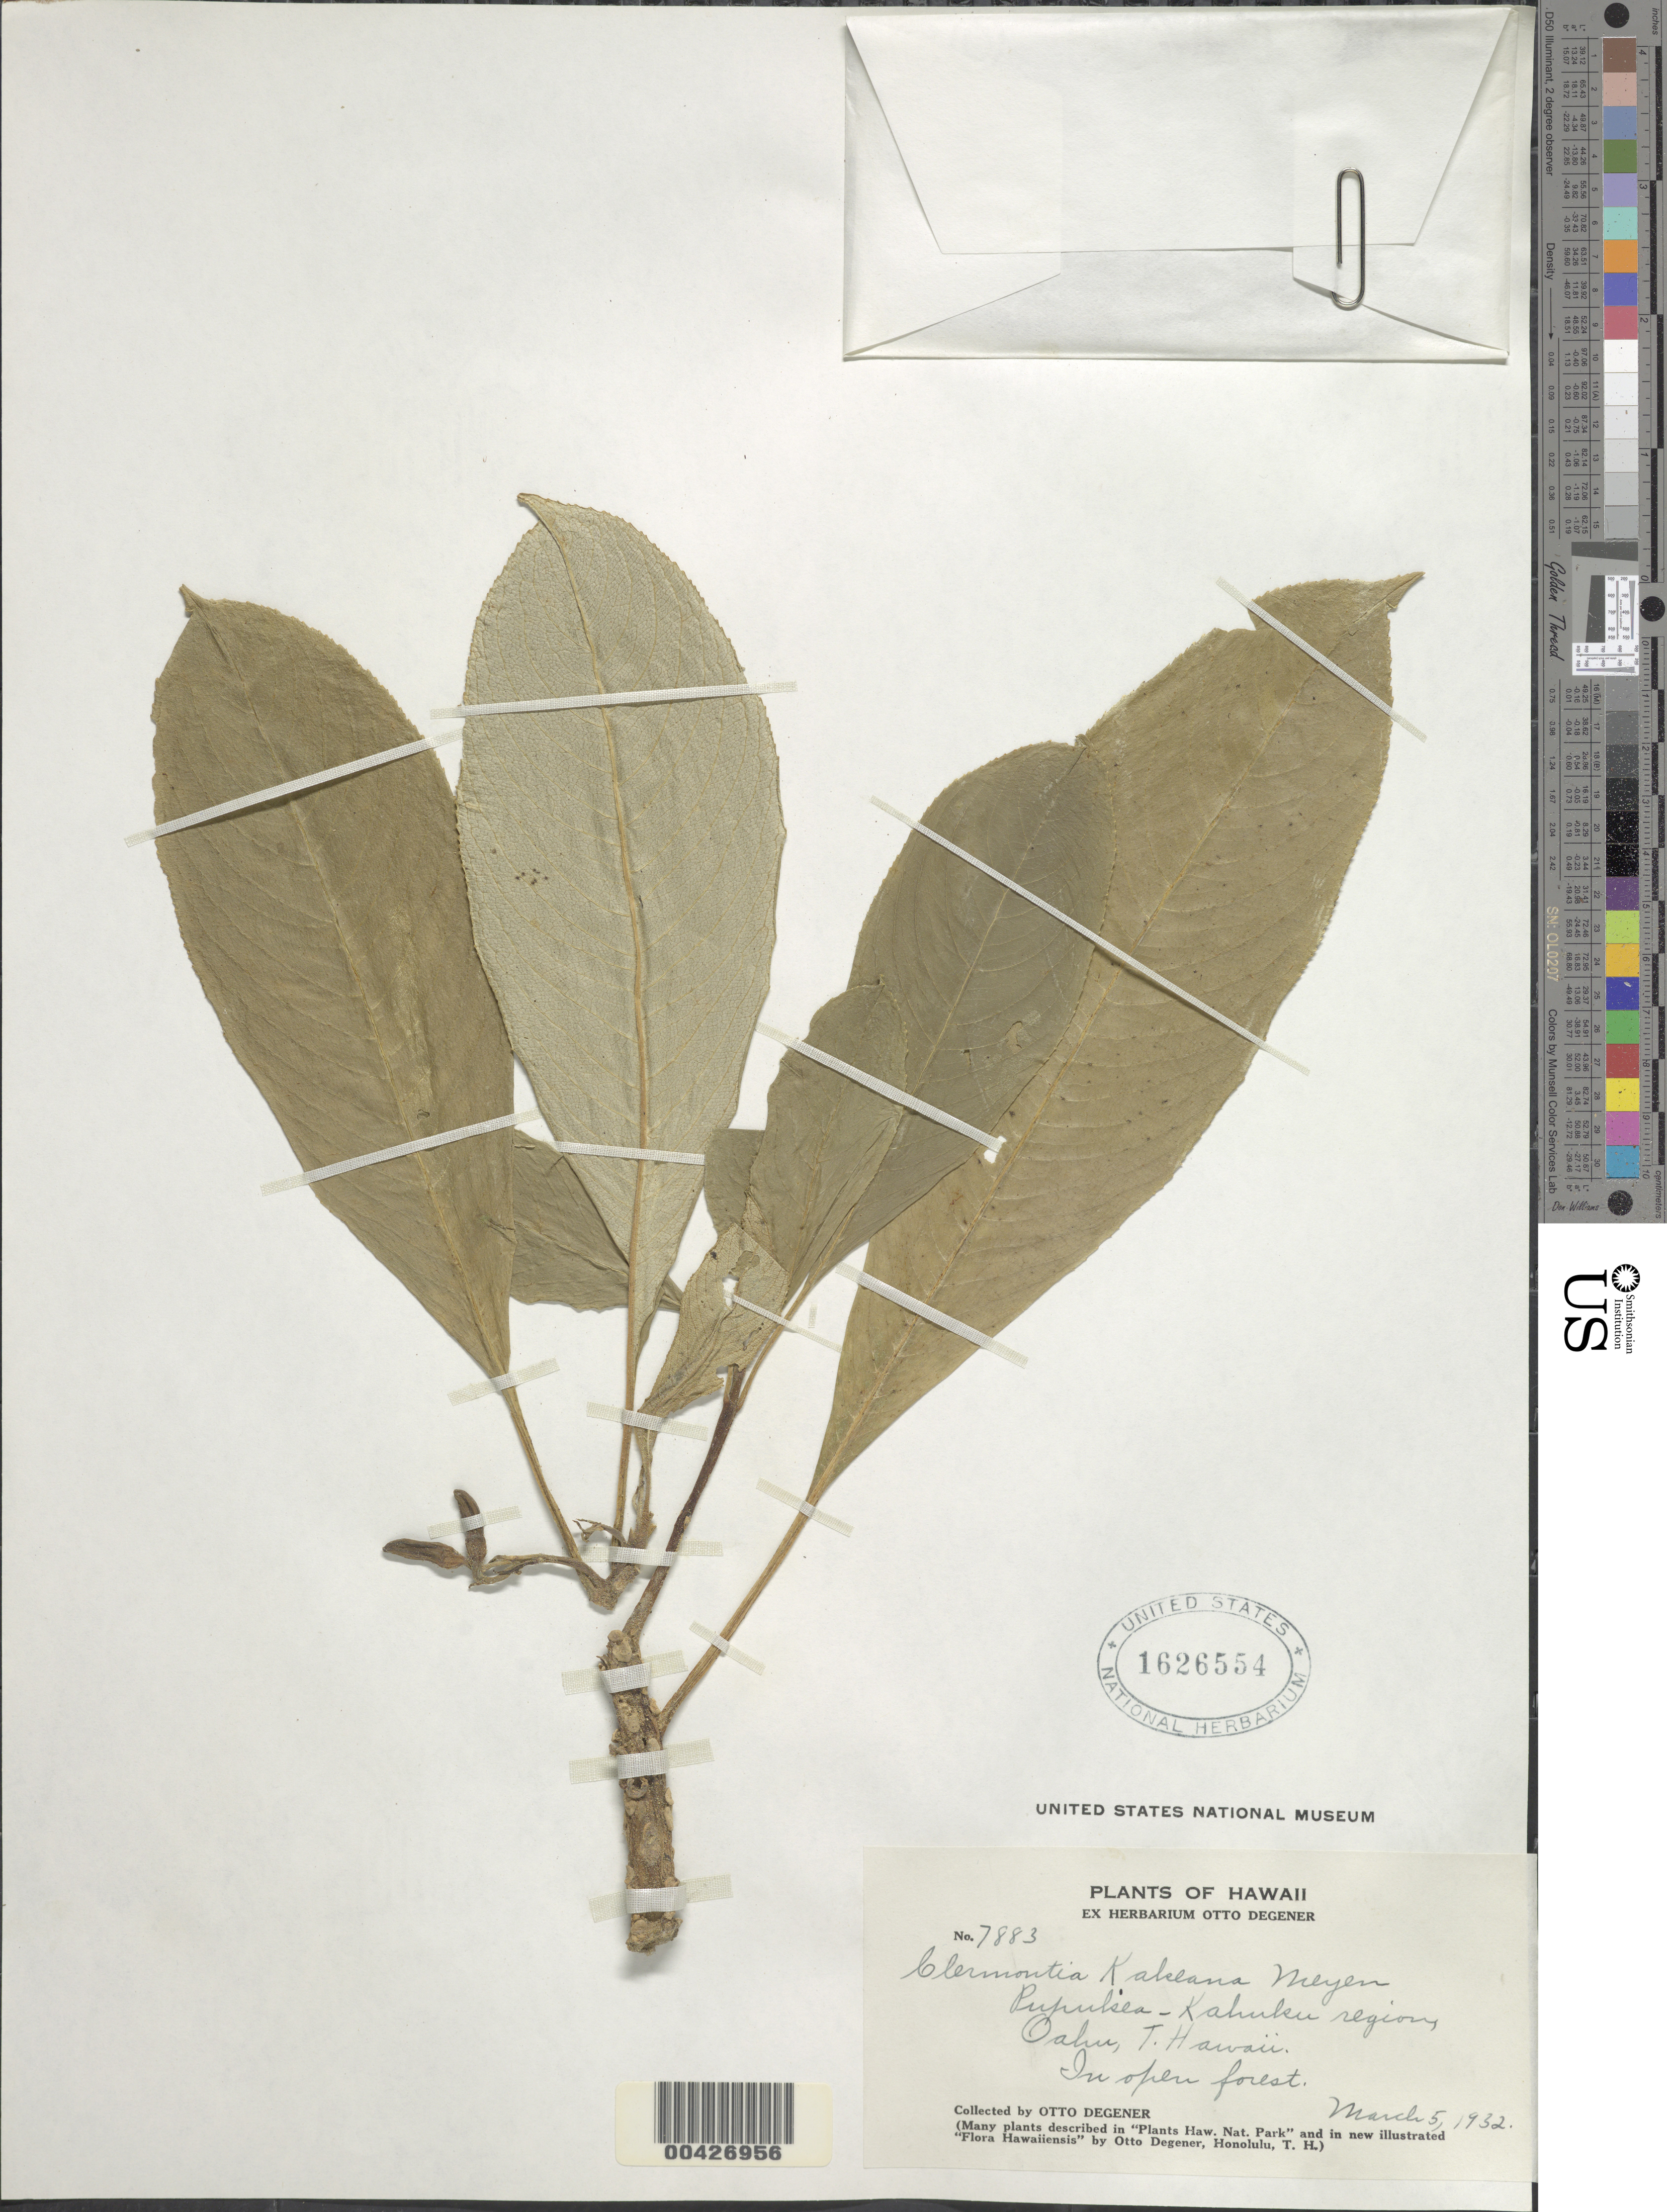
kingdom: Plantae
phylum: Tracheophyta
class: Magnoliopsida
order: Asterales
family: Campanulaceae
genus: Clermontia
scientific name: Clermontia kakeana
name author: Meyen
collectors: O. Degener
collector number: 7883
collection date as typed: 5 Mar 1932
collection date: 1932-03-05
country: United States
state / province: Hawaii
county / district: Honolulu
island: Oahu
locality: Pupukea-Kahuku region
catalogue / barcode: US 1626554